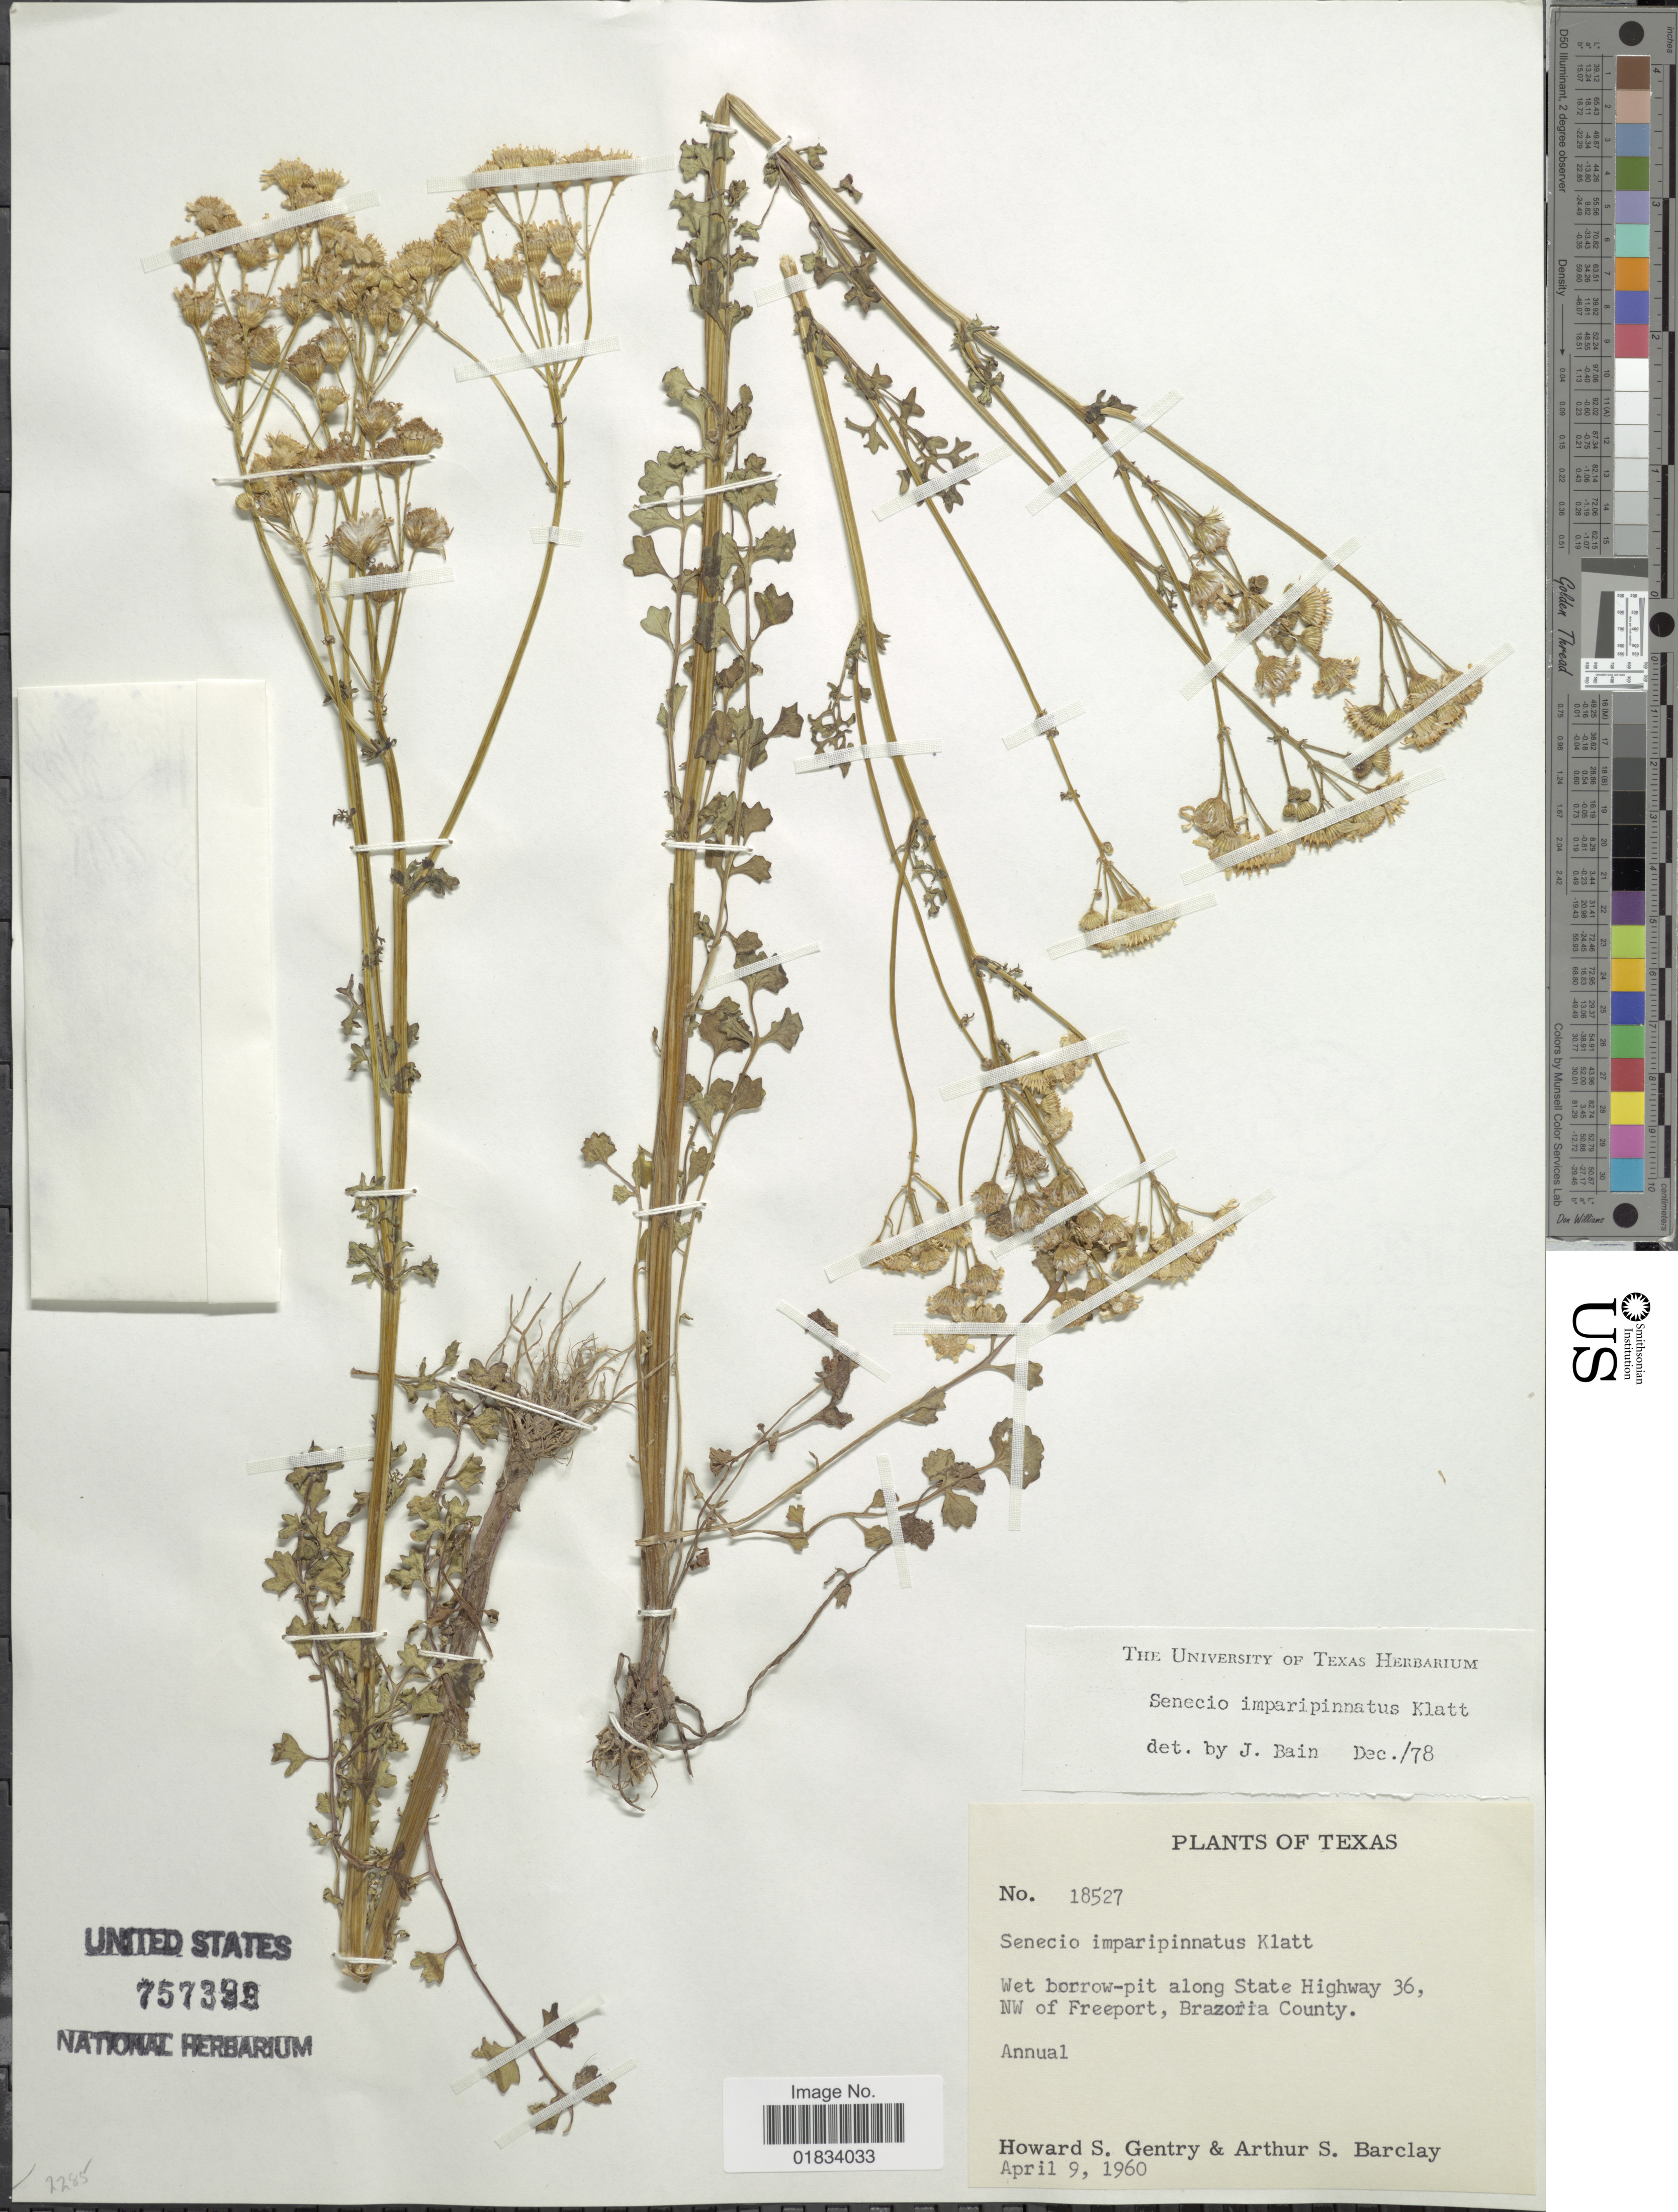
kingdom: Plantae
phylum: Tracheophyta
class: Magnoliopsida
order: Asterales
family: Asteraceae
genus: Packera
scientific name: Packera tampicana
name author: (DC.) C. Jeffrey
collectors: H. S. Gentry & A. S. Barclay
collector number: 18527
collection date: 1960-04-09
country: United States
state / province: Texas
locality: Along State Highway 36, NW of Freeport, Brazoria County